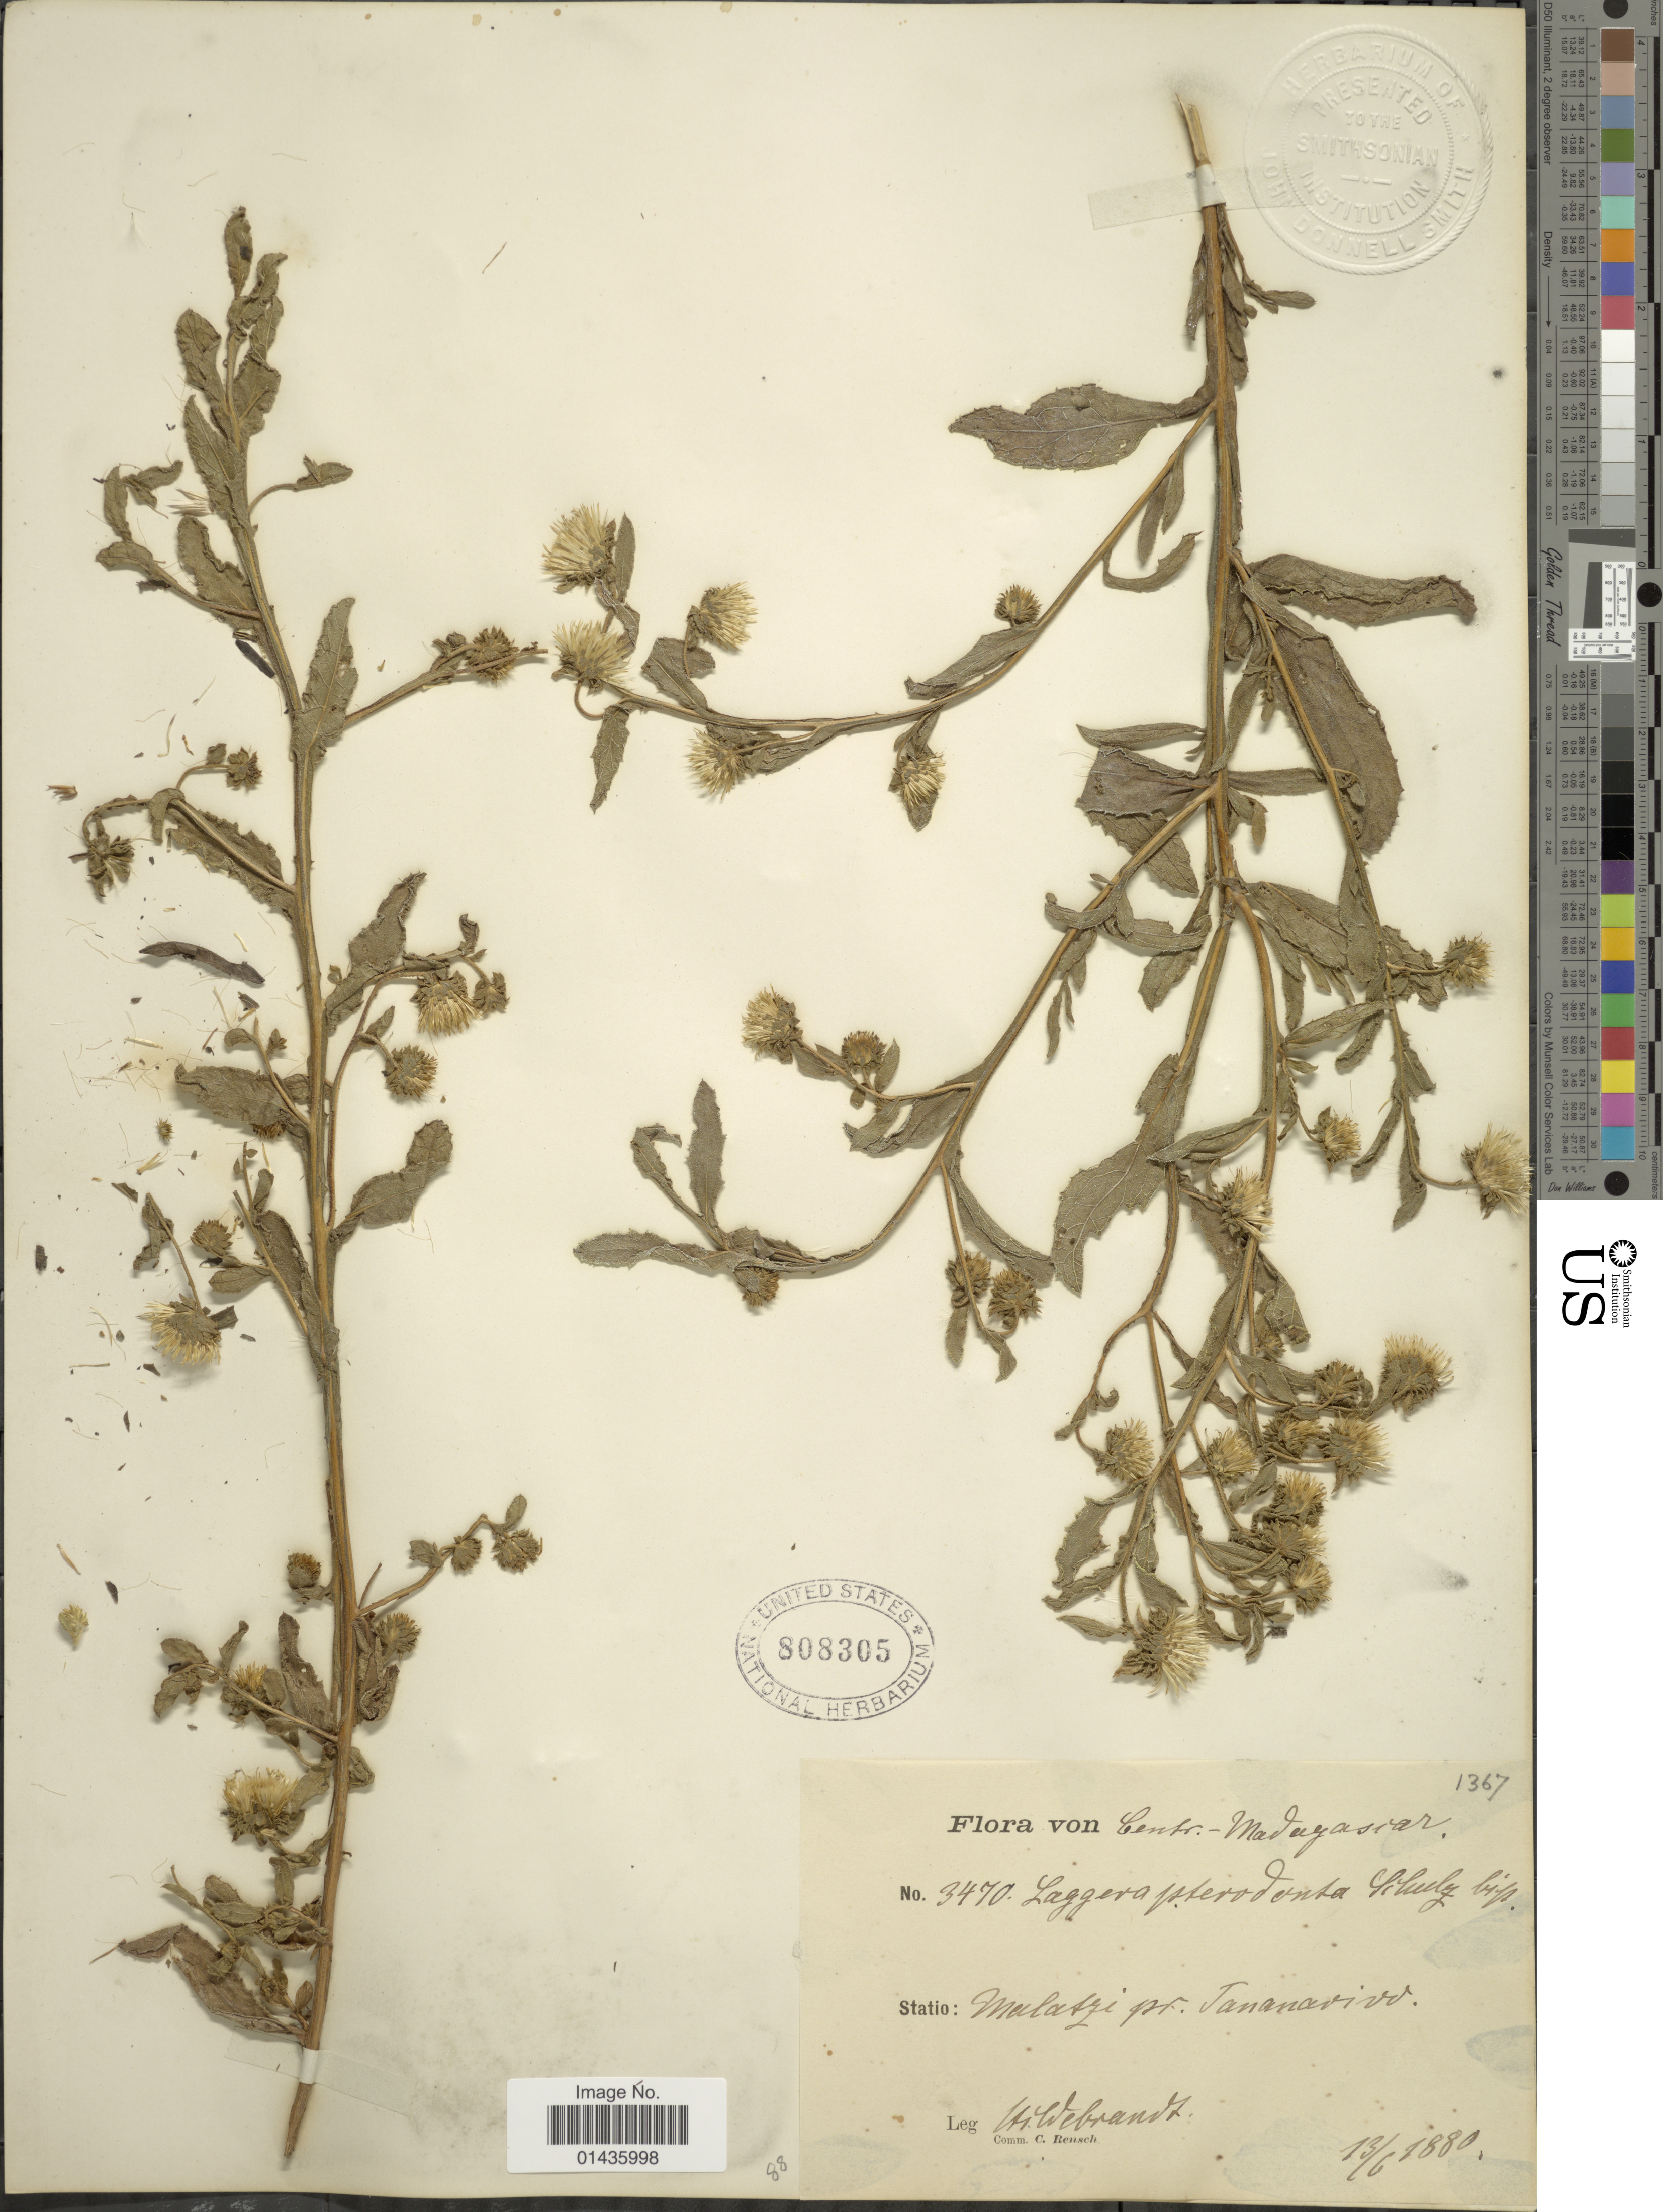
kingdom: Plantae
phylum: Tracheophyta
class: Magnoliopsida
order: Asterales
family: Asteraceae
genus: Laggera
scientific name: Laggera perrottetiana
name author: DC.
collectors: J. Hildebrandt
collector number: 3470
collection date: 1880-06-13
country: Madagascar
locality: Centr-Madagascar, Malatzi pr. Tananarivo.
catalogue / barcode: US 808305